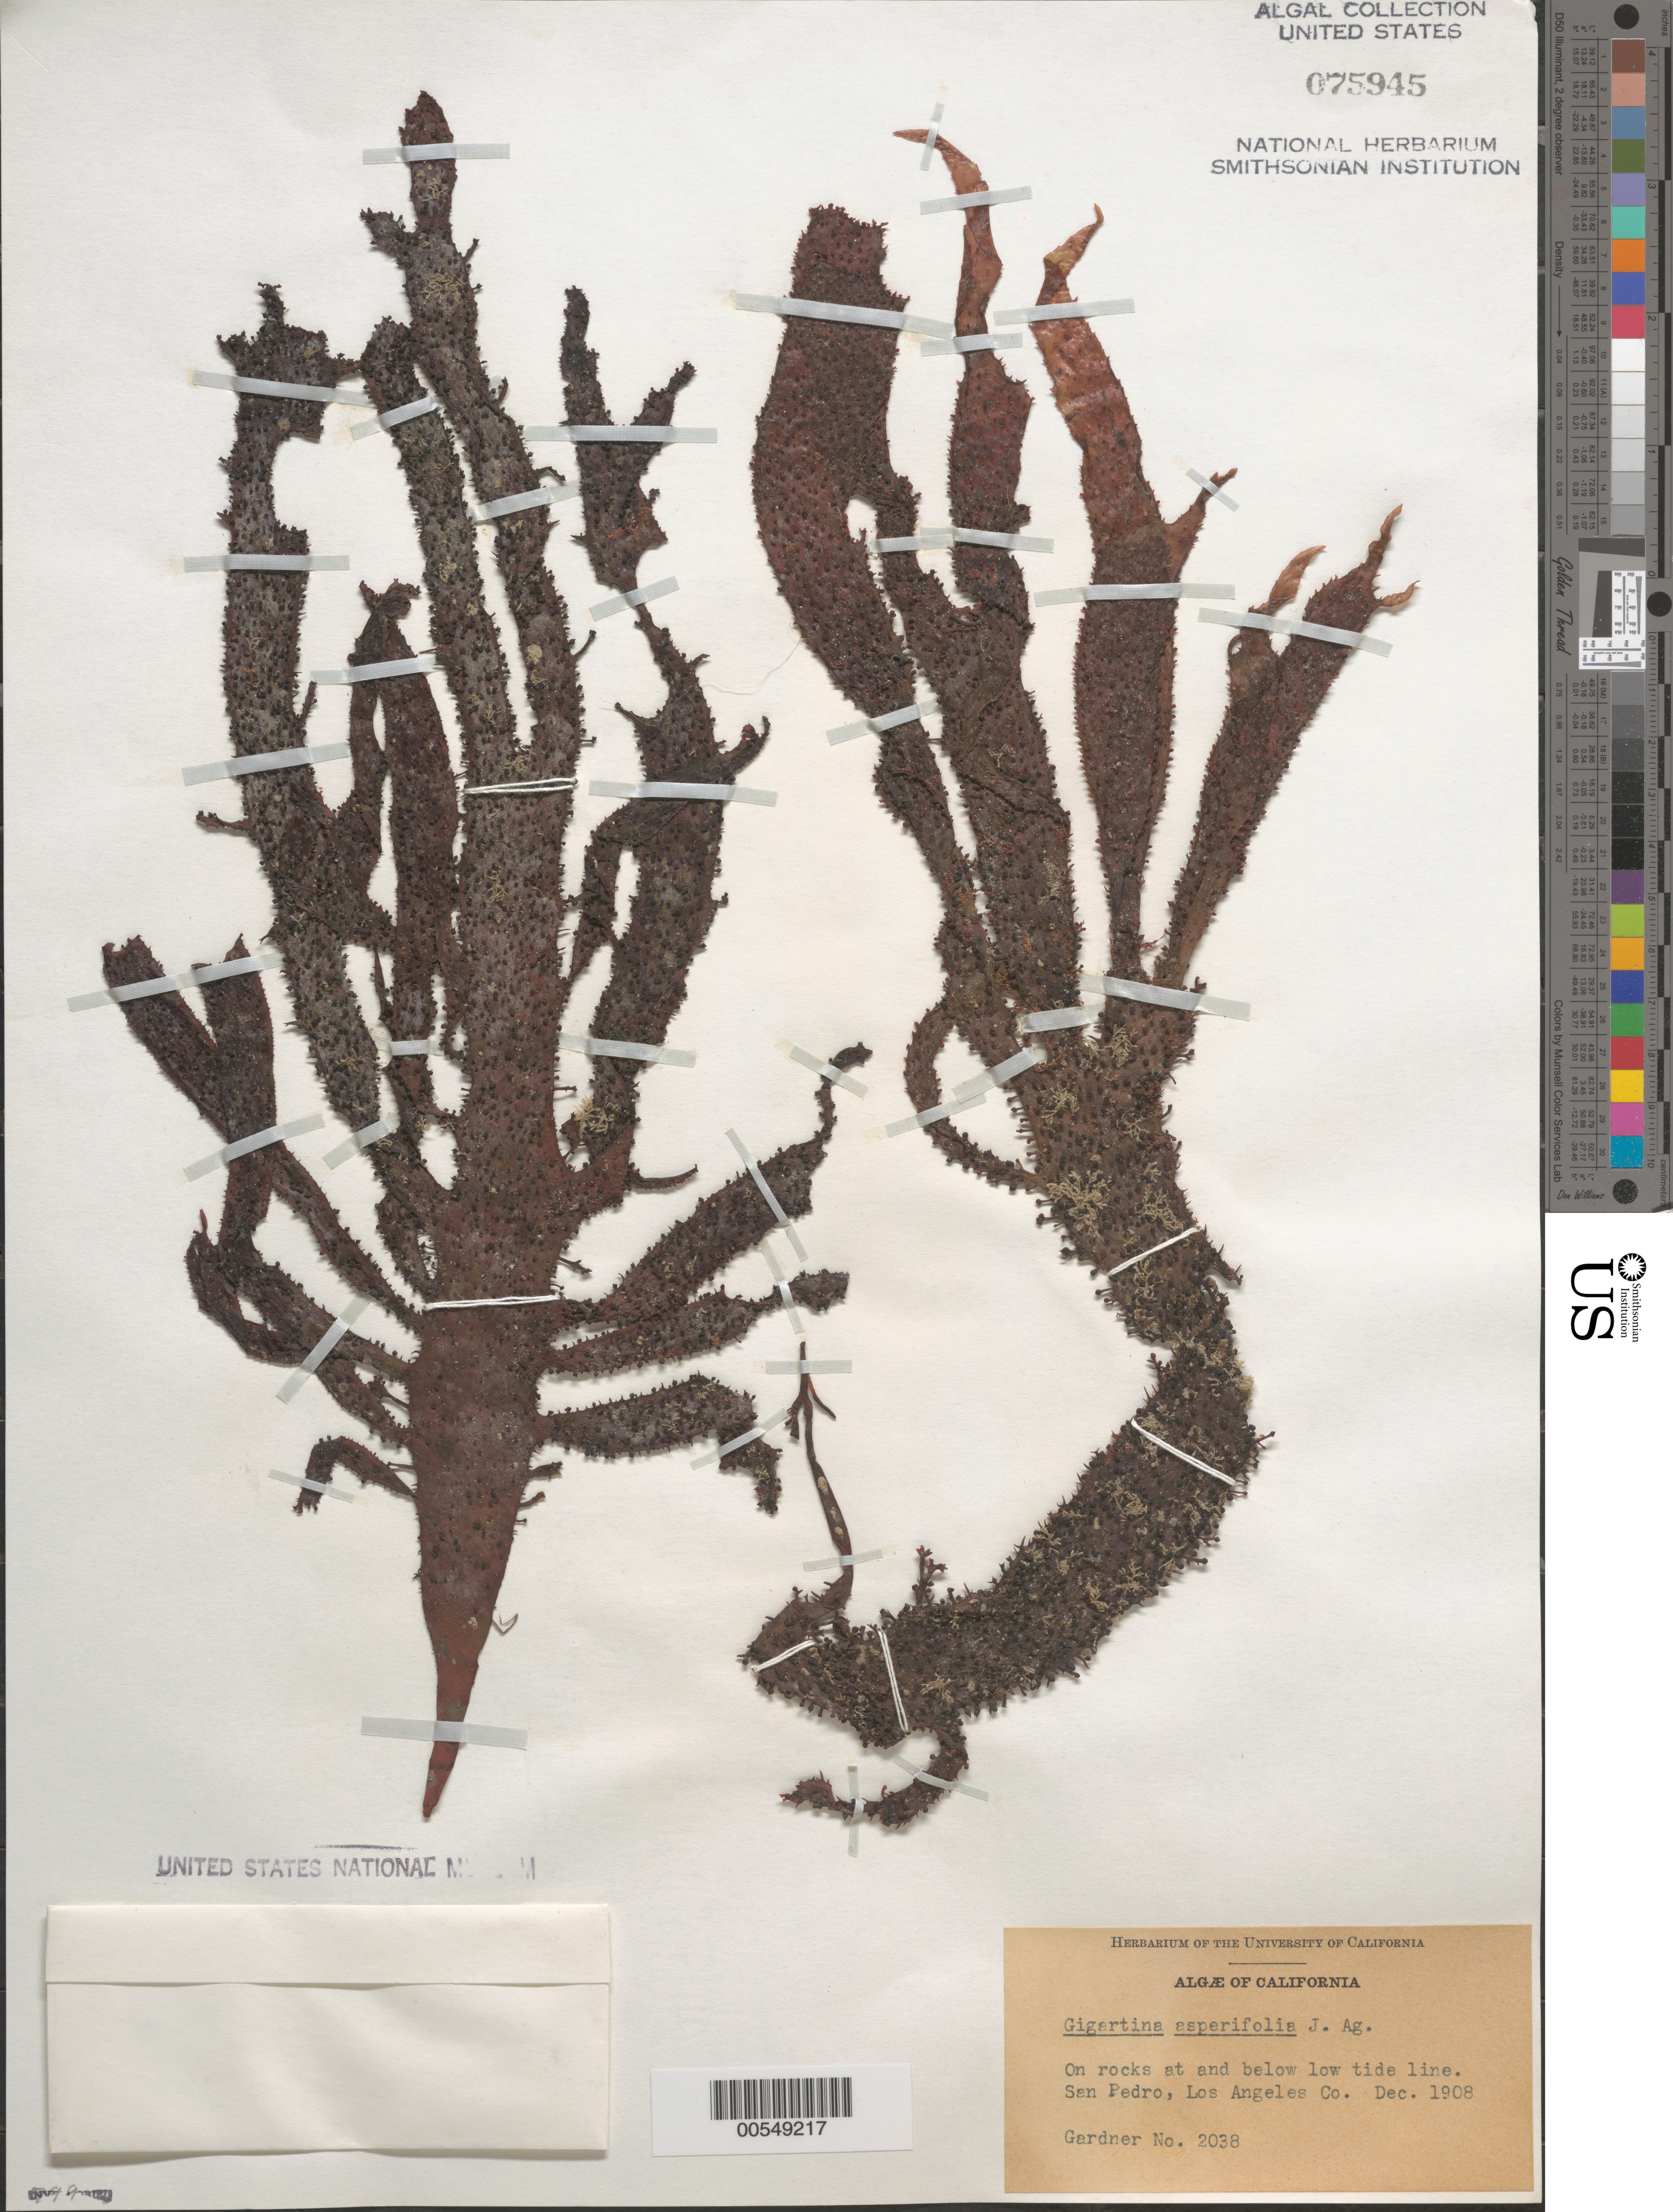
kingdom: Plantae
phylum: Rhodophyta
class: Florideophyceae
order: Gigartinales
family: Gigartinaceae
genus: Chondracanthus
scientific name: Chondracanthus spinosus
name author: (Kütz.) Guiry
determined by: Algae name updating Project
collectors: N. Gardner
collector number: NLG 2038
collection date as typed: Dec 1908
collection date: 1908-12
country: United States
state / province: California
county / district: Los Angeles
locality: San Pedro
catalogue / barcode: US 75945